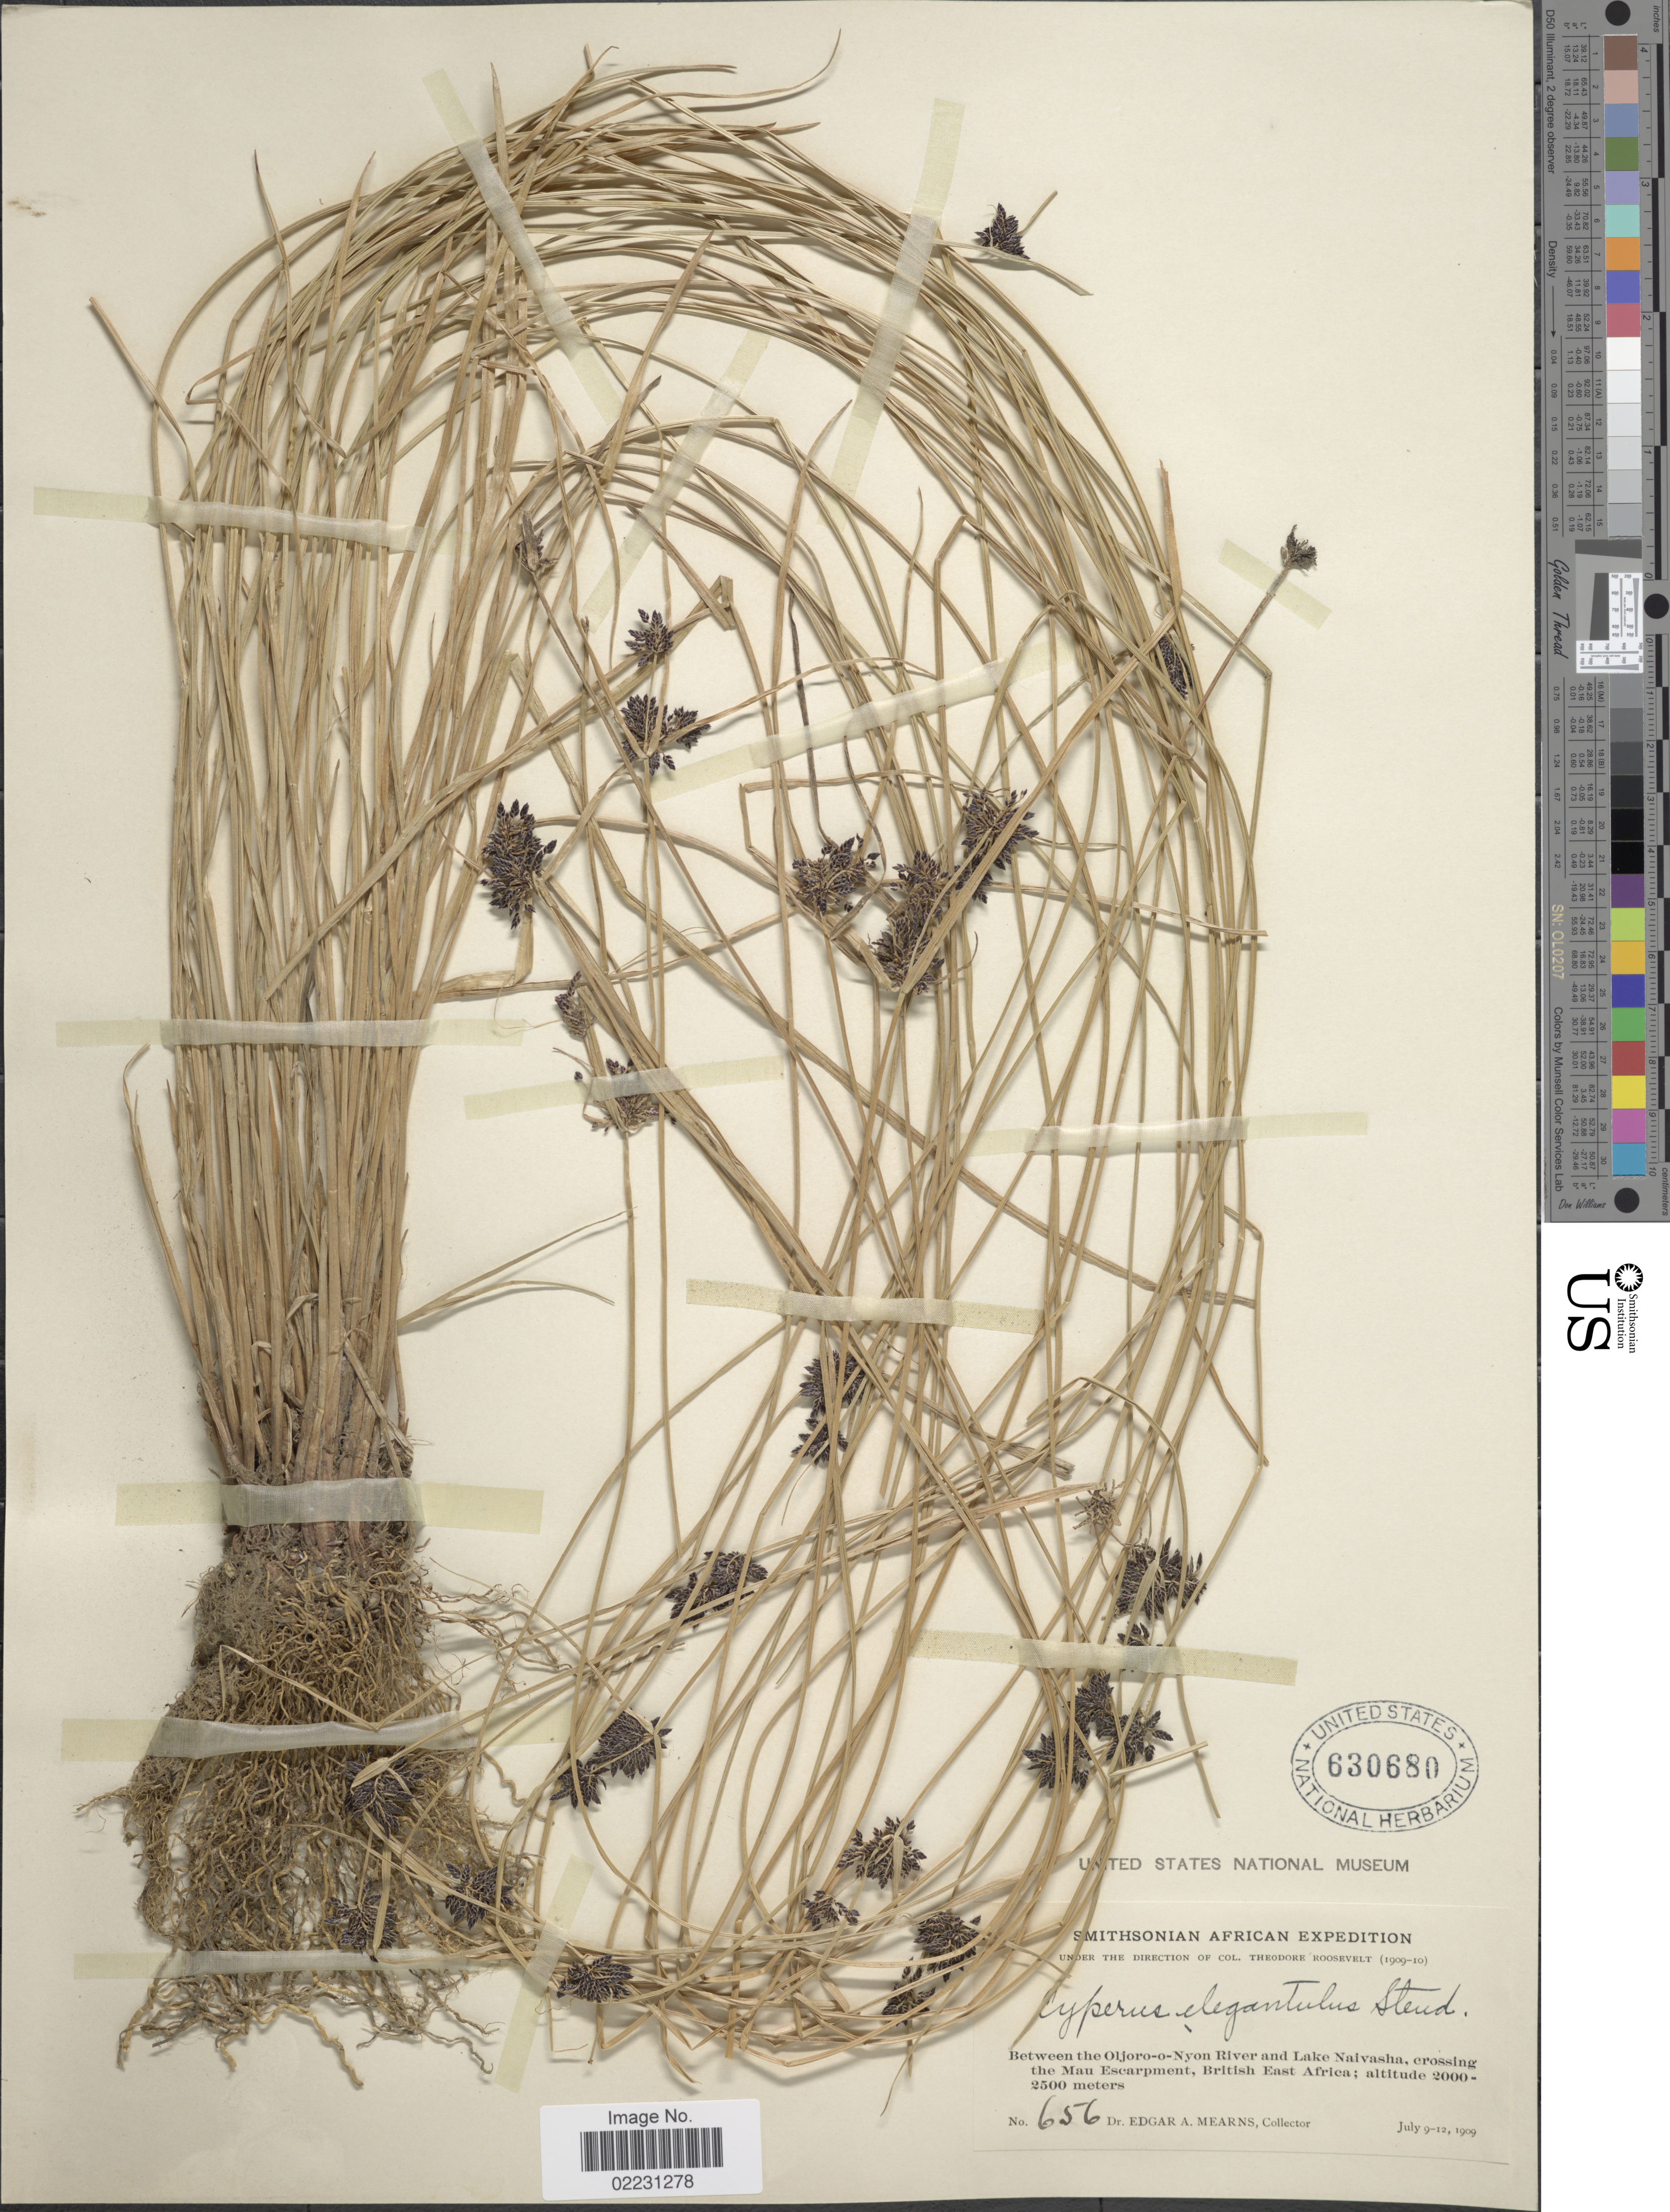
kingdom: Plantae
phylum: Tracheophyta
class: Liliopsida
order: Poales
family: Cyperaceae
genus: Cyperus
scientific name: Cyperus elegantulus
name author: Steud.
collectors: E. A. Mearns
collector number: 656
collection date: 1909-07-09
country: Kenya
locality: African. Between the Oljoro-o-Nyon River and Lake Naivasha, crossing the Mau Escarpment, British East Africa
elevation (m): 2000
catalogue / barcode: US 630680